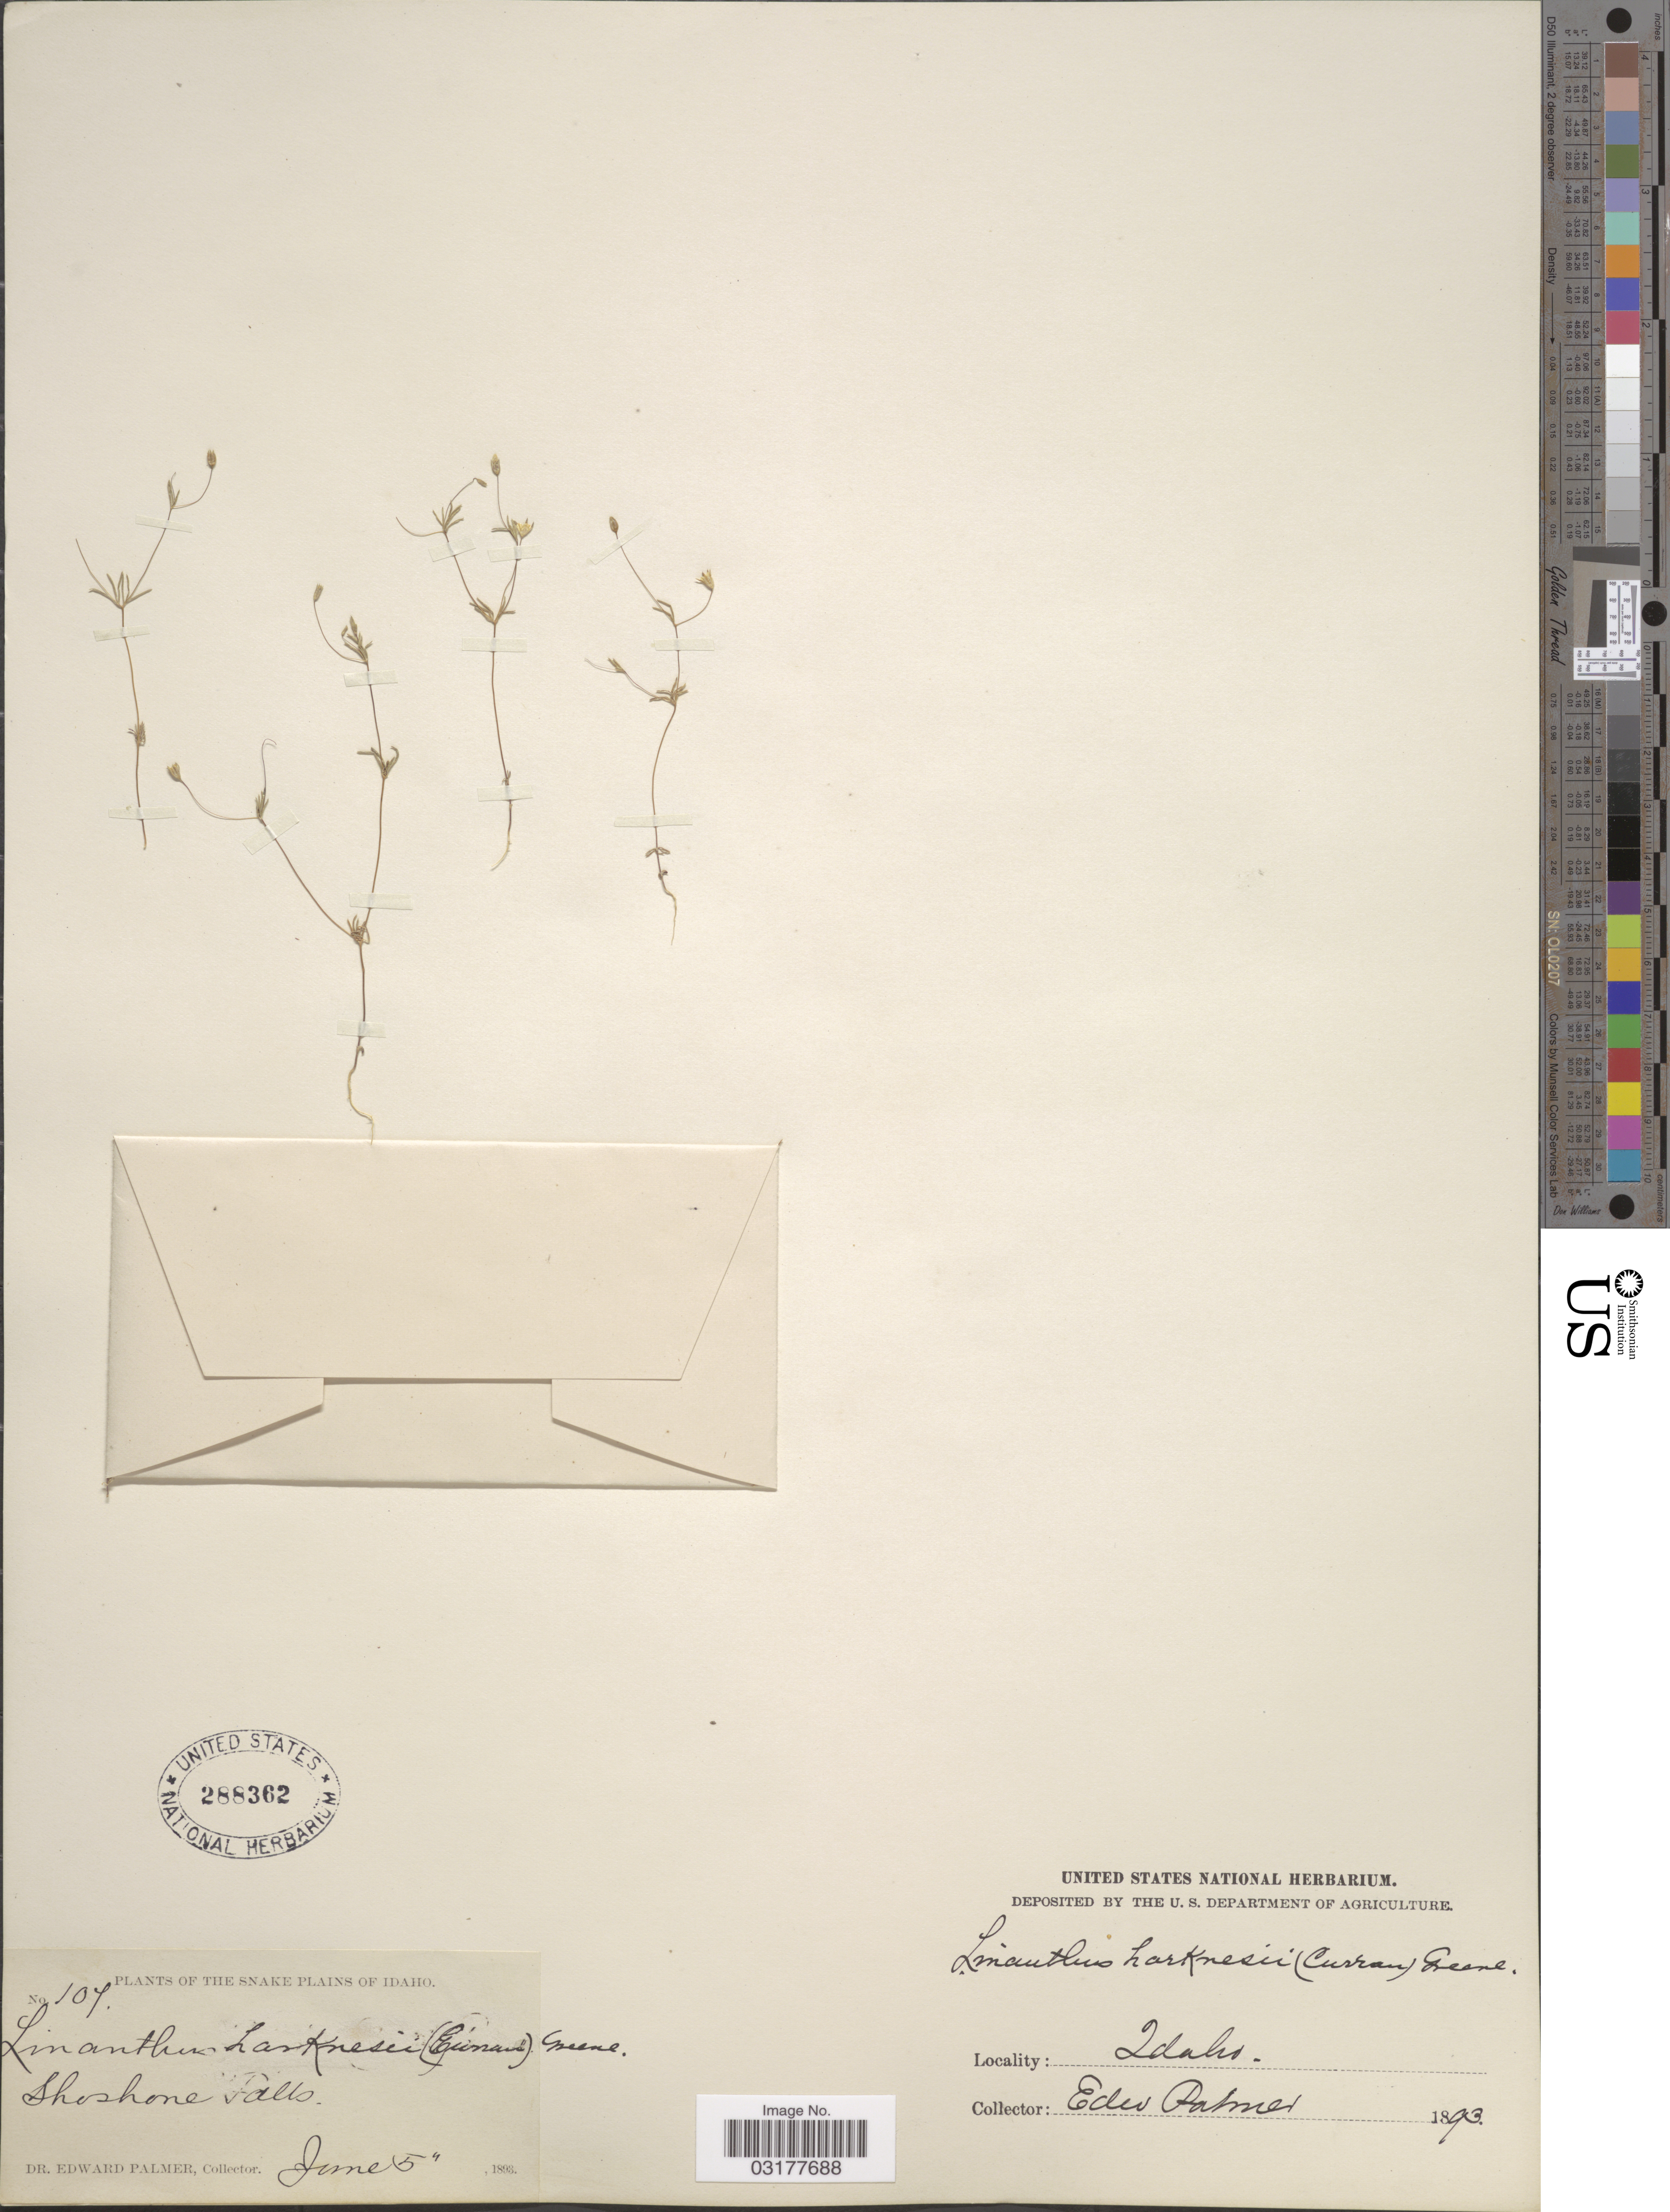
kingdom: Plantae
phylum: Tracheophyta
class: Magnoliopsida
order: Ericales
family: Polemoniaceae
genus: Leptosiphon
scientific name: Leptosiphon septentrionalis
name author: (H. Mason) J.M. Porter & L.A. Johnson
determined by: Strong, Mark T., (BOT), Smithsonian Institution - National Museum of Natural History (UNITED STATES)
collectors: E. Palmer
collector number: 107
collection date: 1893-06-05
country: United States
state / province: Idaho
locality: Snake Plains of Idaho. Shoshone Falls.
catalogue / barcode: US 288362